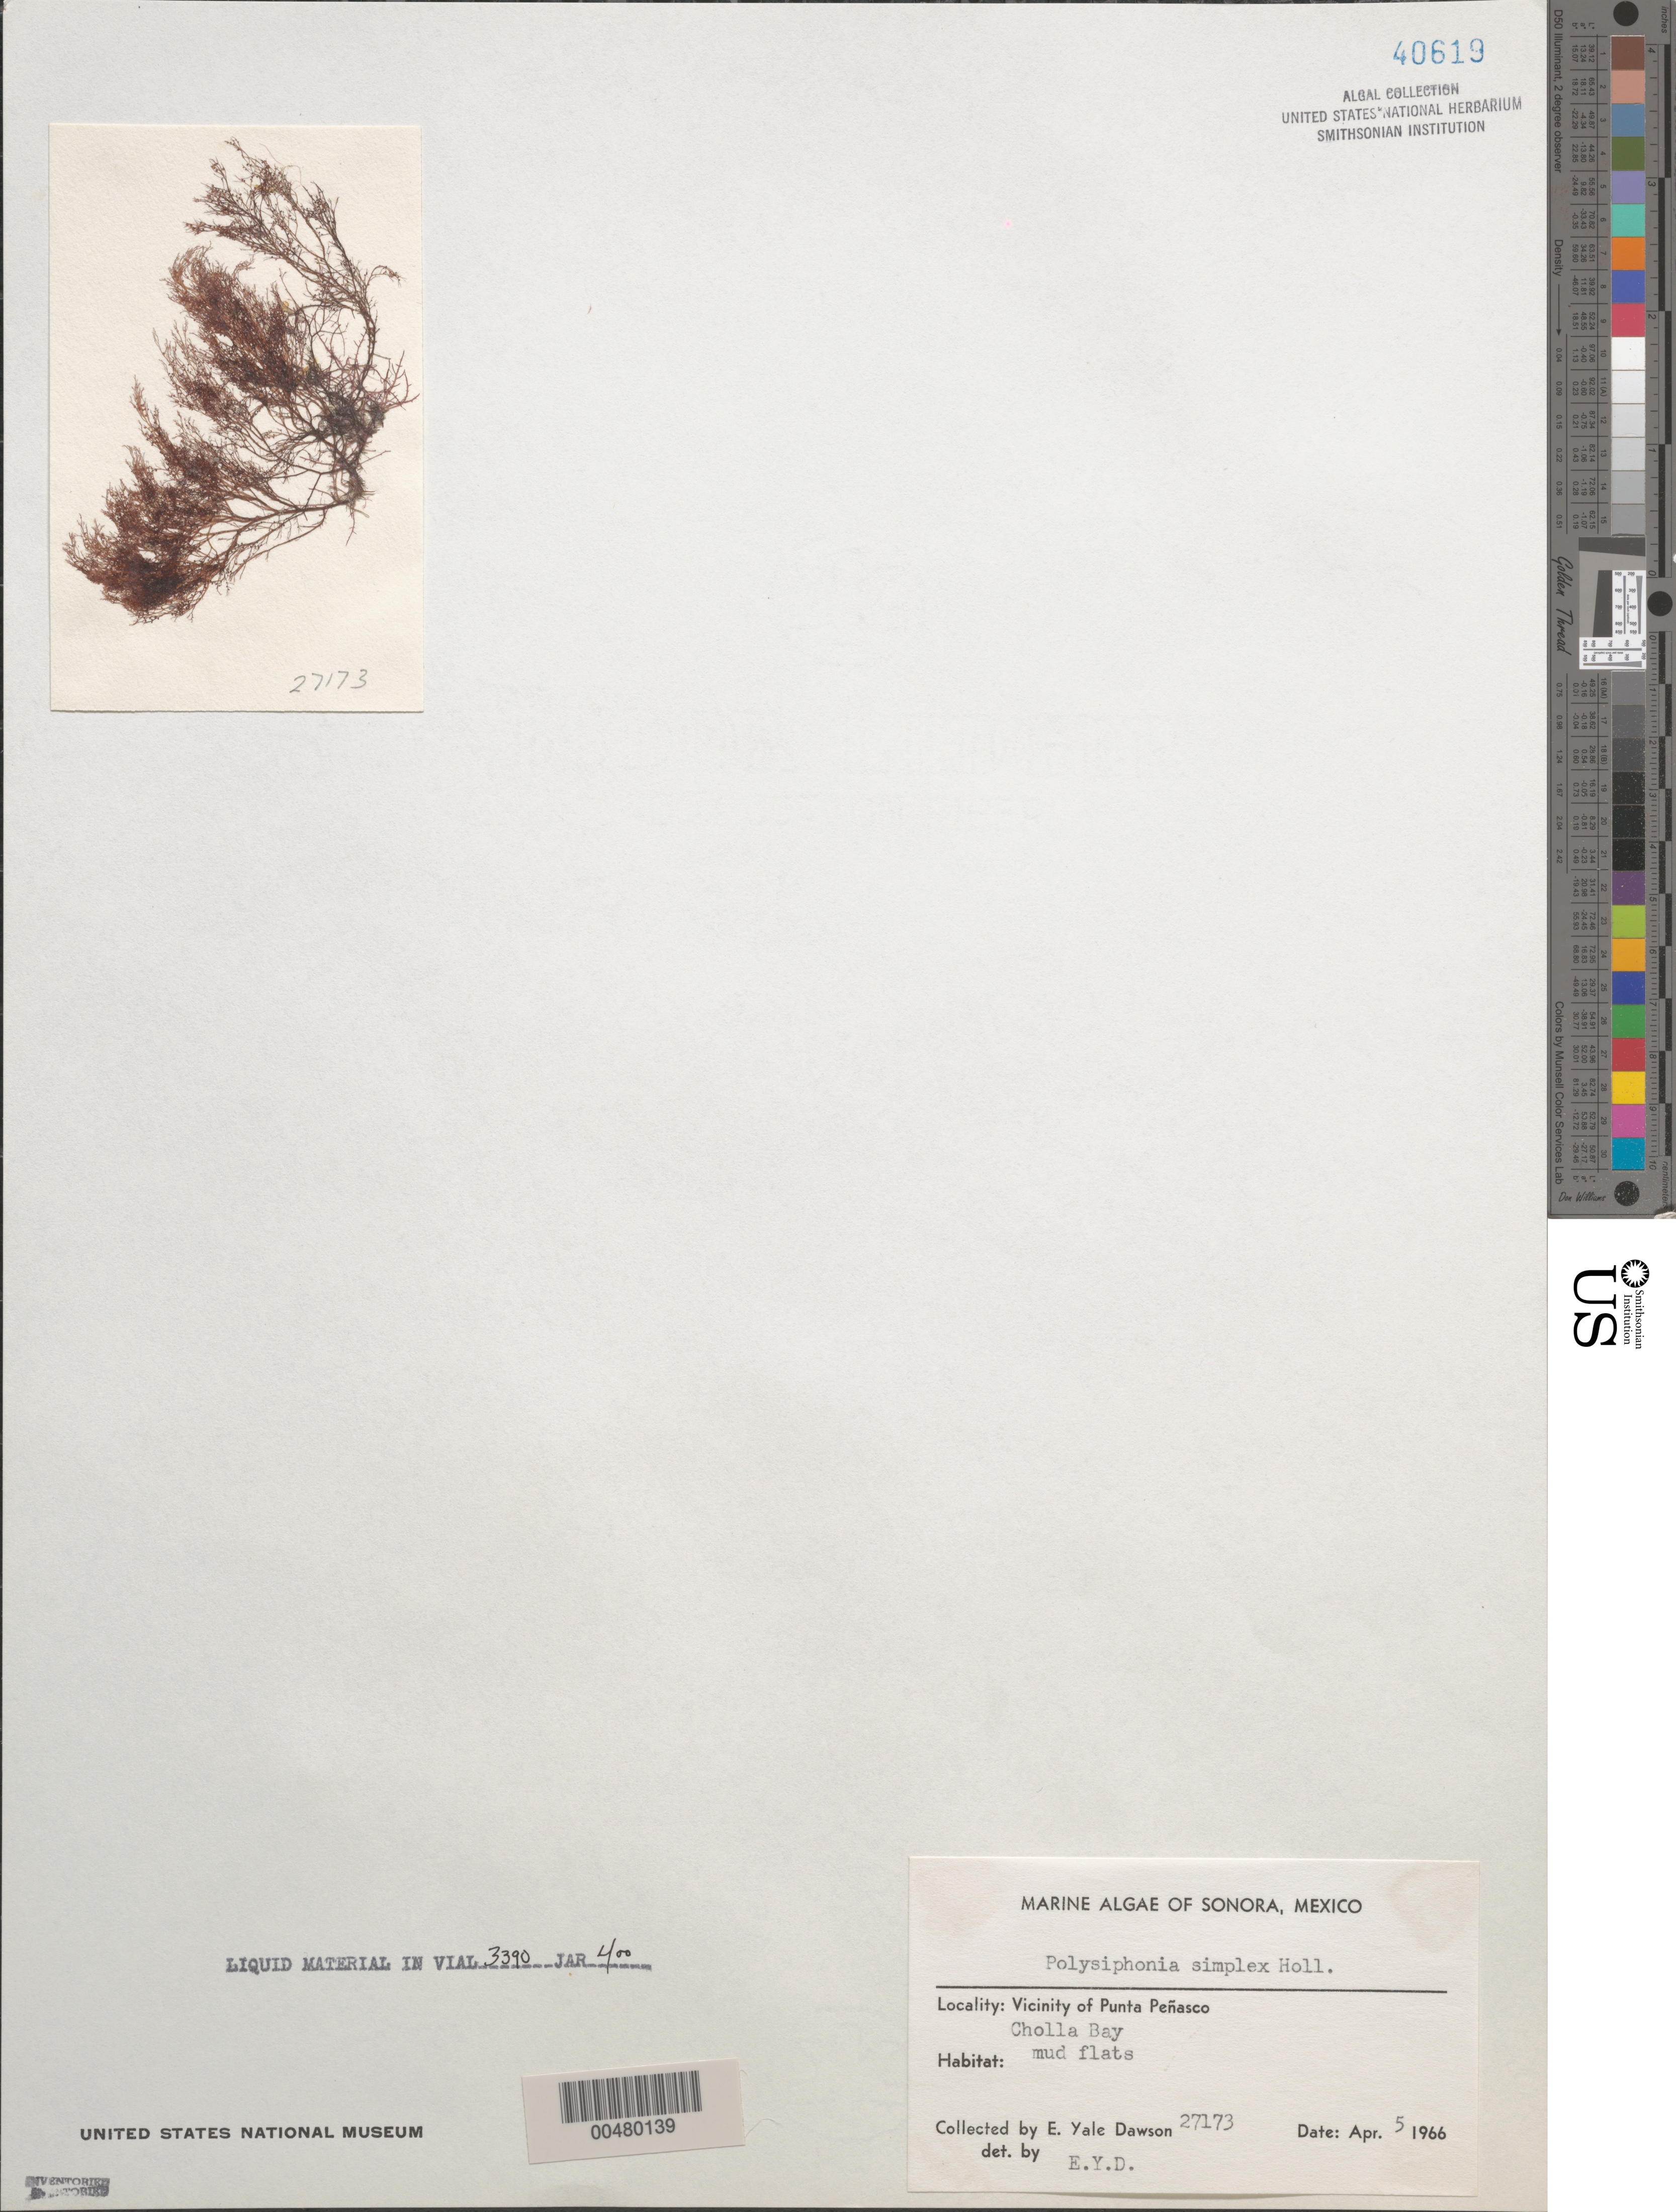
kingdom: Plantae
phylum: Rhodophyta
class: Florideophyceae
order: Ceramiales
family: Rhodomelaceae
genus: Melanothamnus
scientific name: Melanothamnus simplex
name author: (Hollenb.) Diaz-Tapia & Maggs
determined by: Algae name updating Project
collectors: E. Y. Dawson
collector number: EYD 27173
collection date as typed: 05 Apr 1966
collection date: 1966-04-05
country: Mexico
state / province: Sonora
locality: Cholla Bay, Punta Penasco area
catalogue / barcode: US 40619